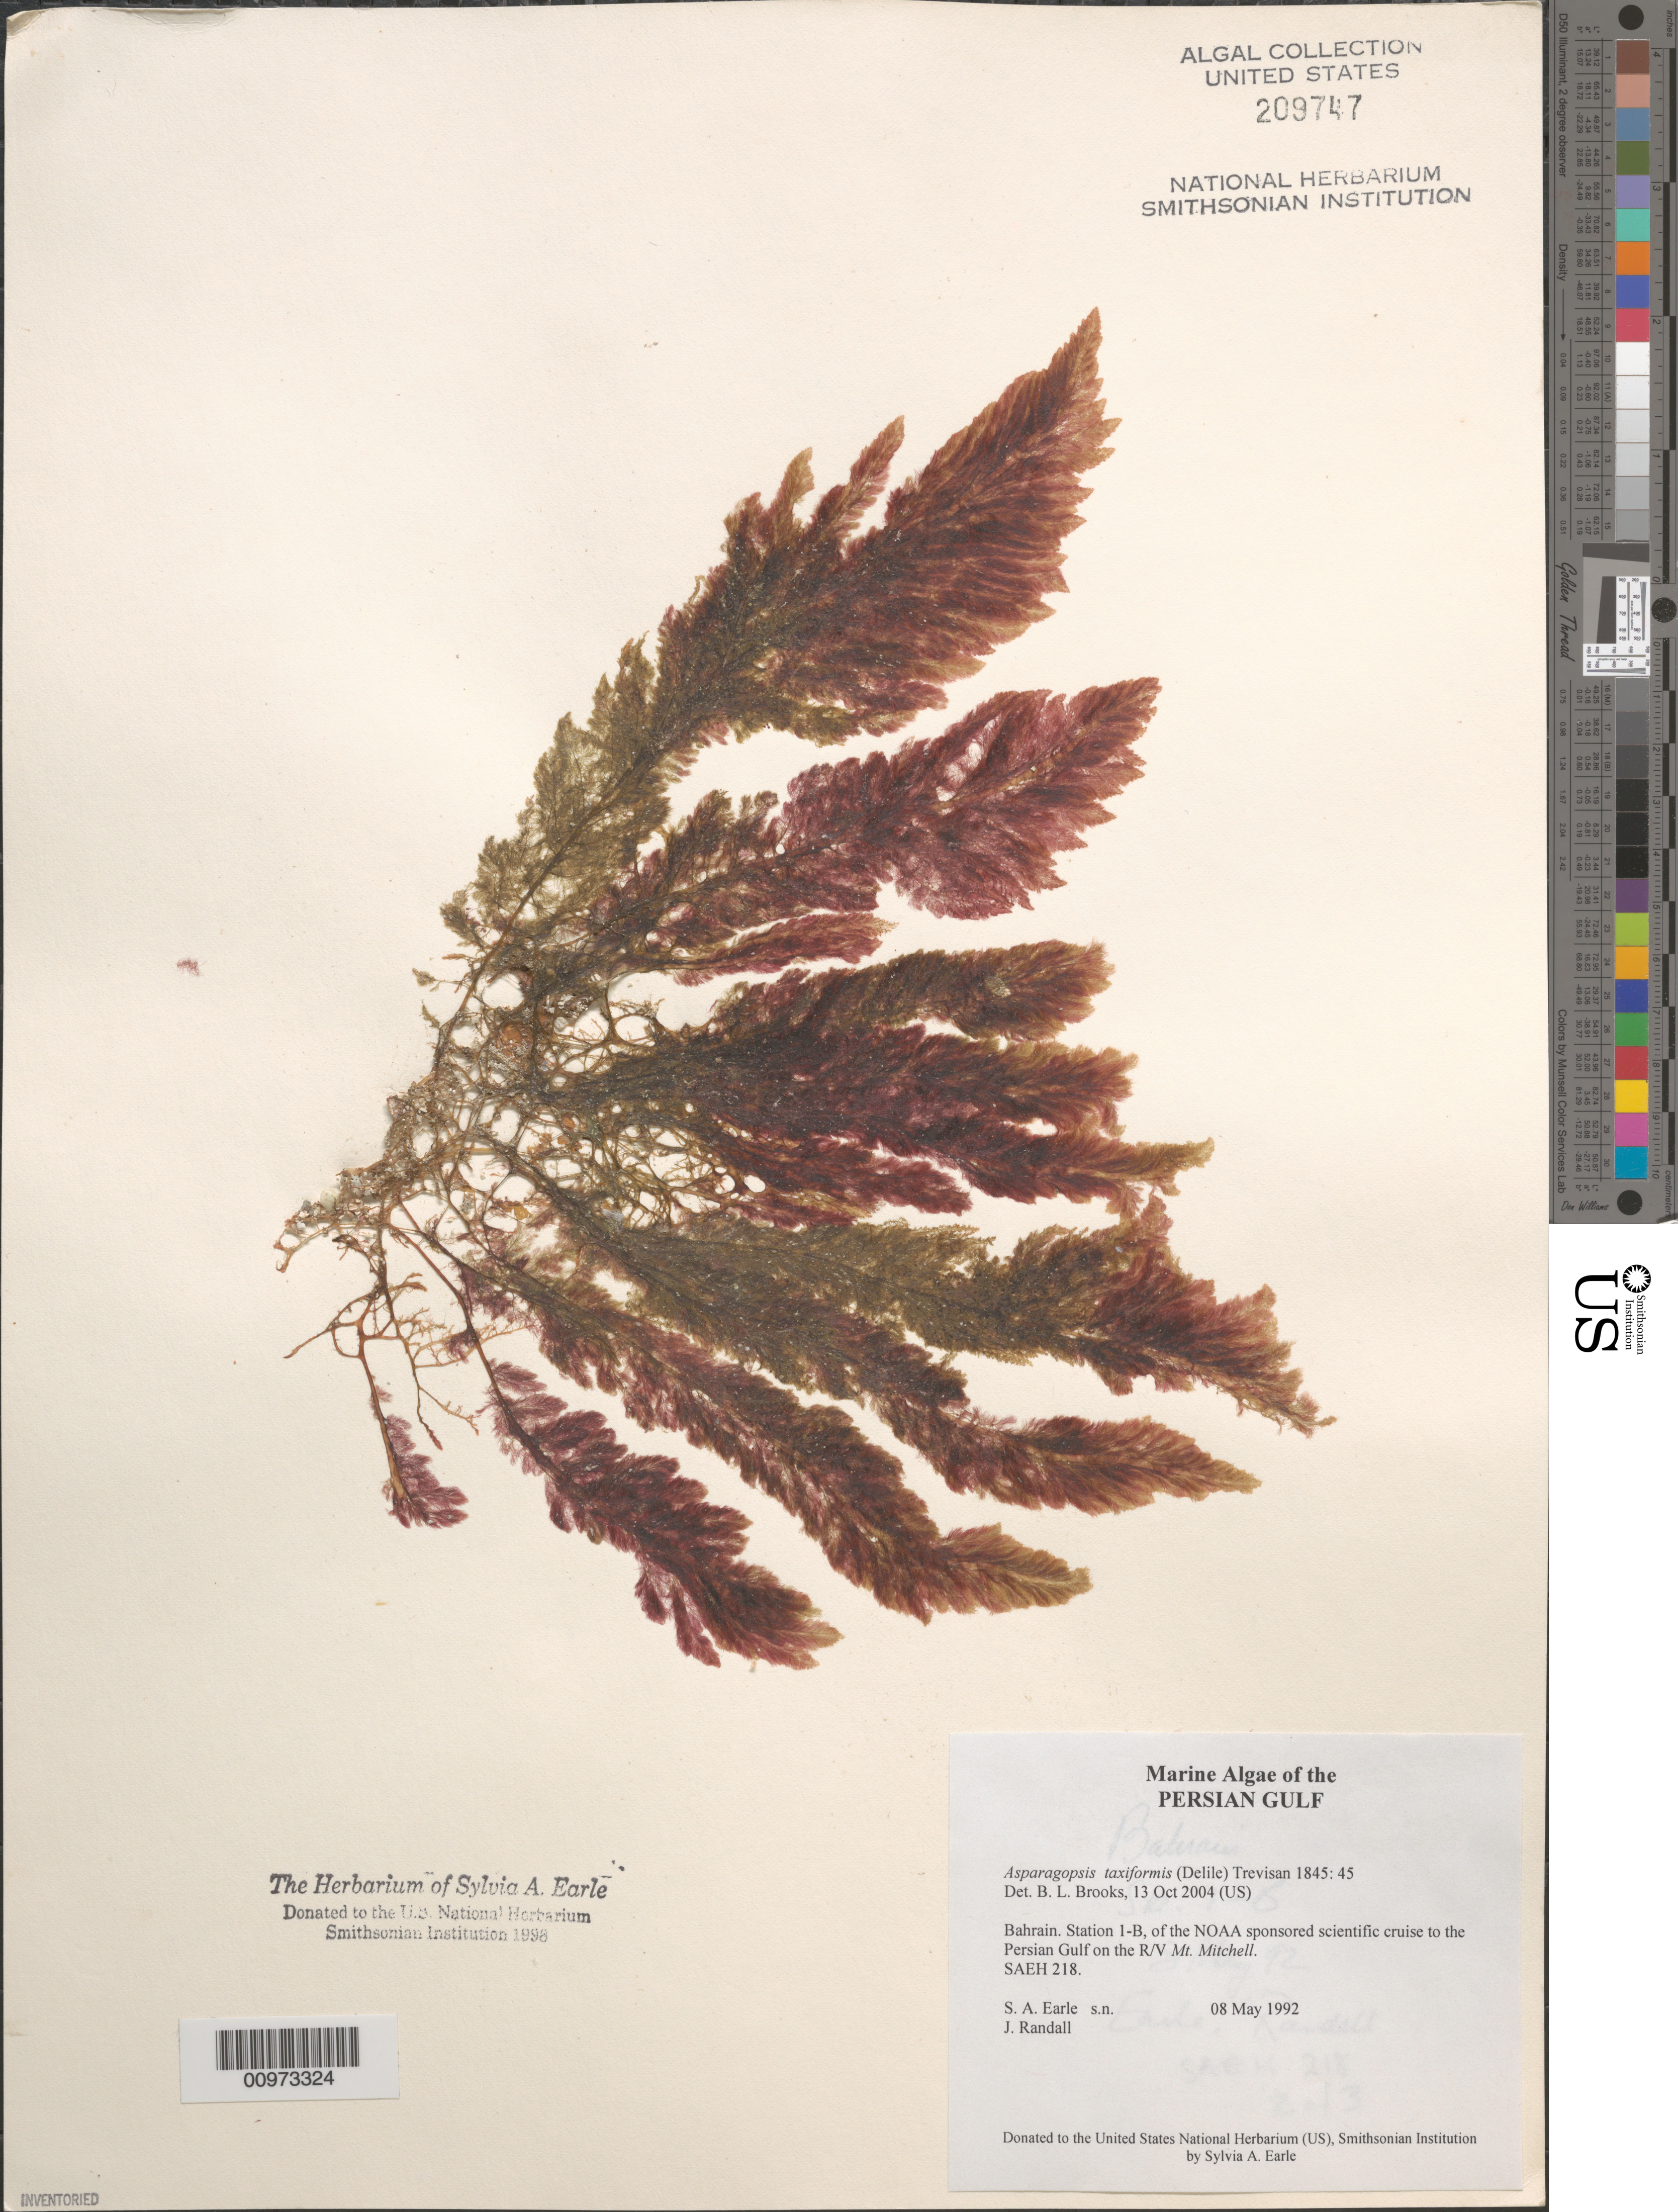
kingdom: Plantae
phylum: Rhodophyta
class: Florideophyceae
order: Bonnemaisoniales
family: Bonnemaisoniaceae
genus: Asparagopsis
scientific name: Asparagopsis taxiformis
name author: (Delile) Trevis.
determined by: Brooks, B. L., (BOT), Smithsonian Institution - National Museum of Natural History (UNITED STATES)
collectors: S. A. Earle & J. Randall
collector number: SAEH 218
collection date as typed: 08 May 1992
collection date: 1992-05-08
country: Bahrain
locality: Persian Gulf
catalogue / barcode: US 209747